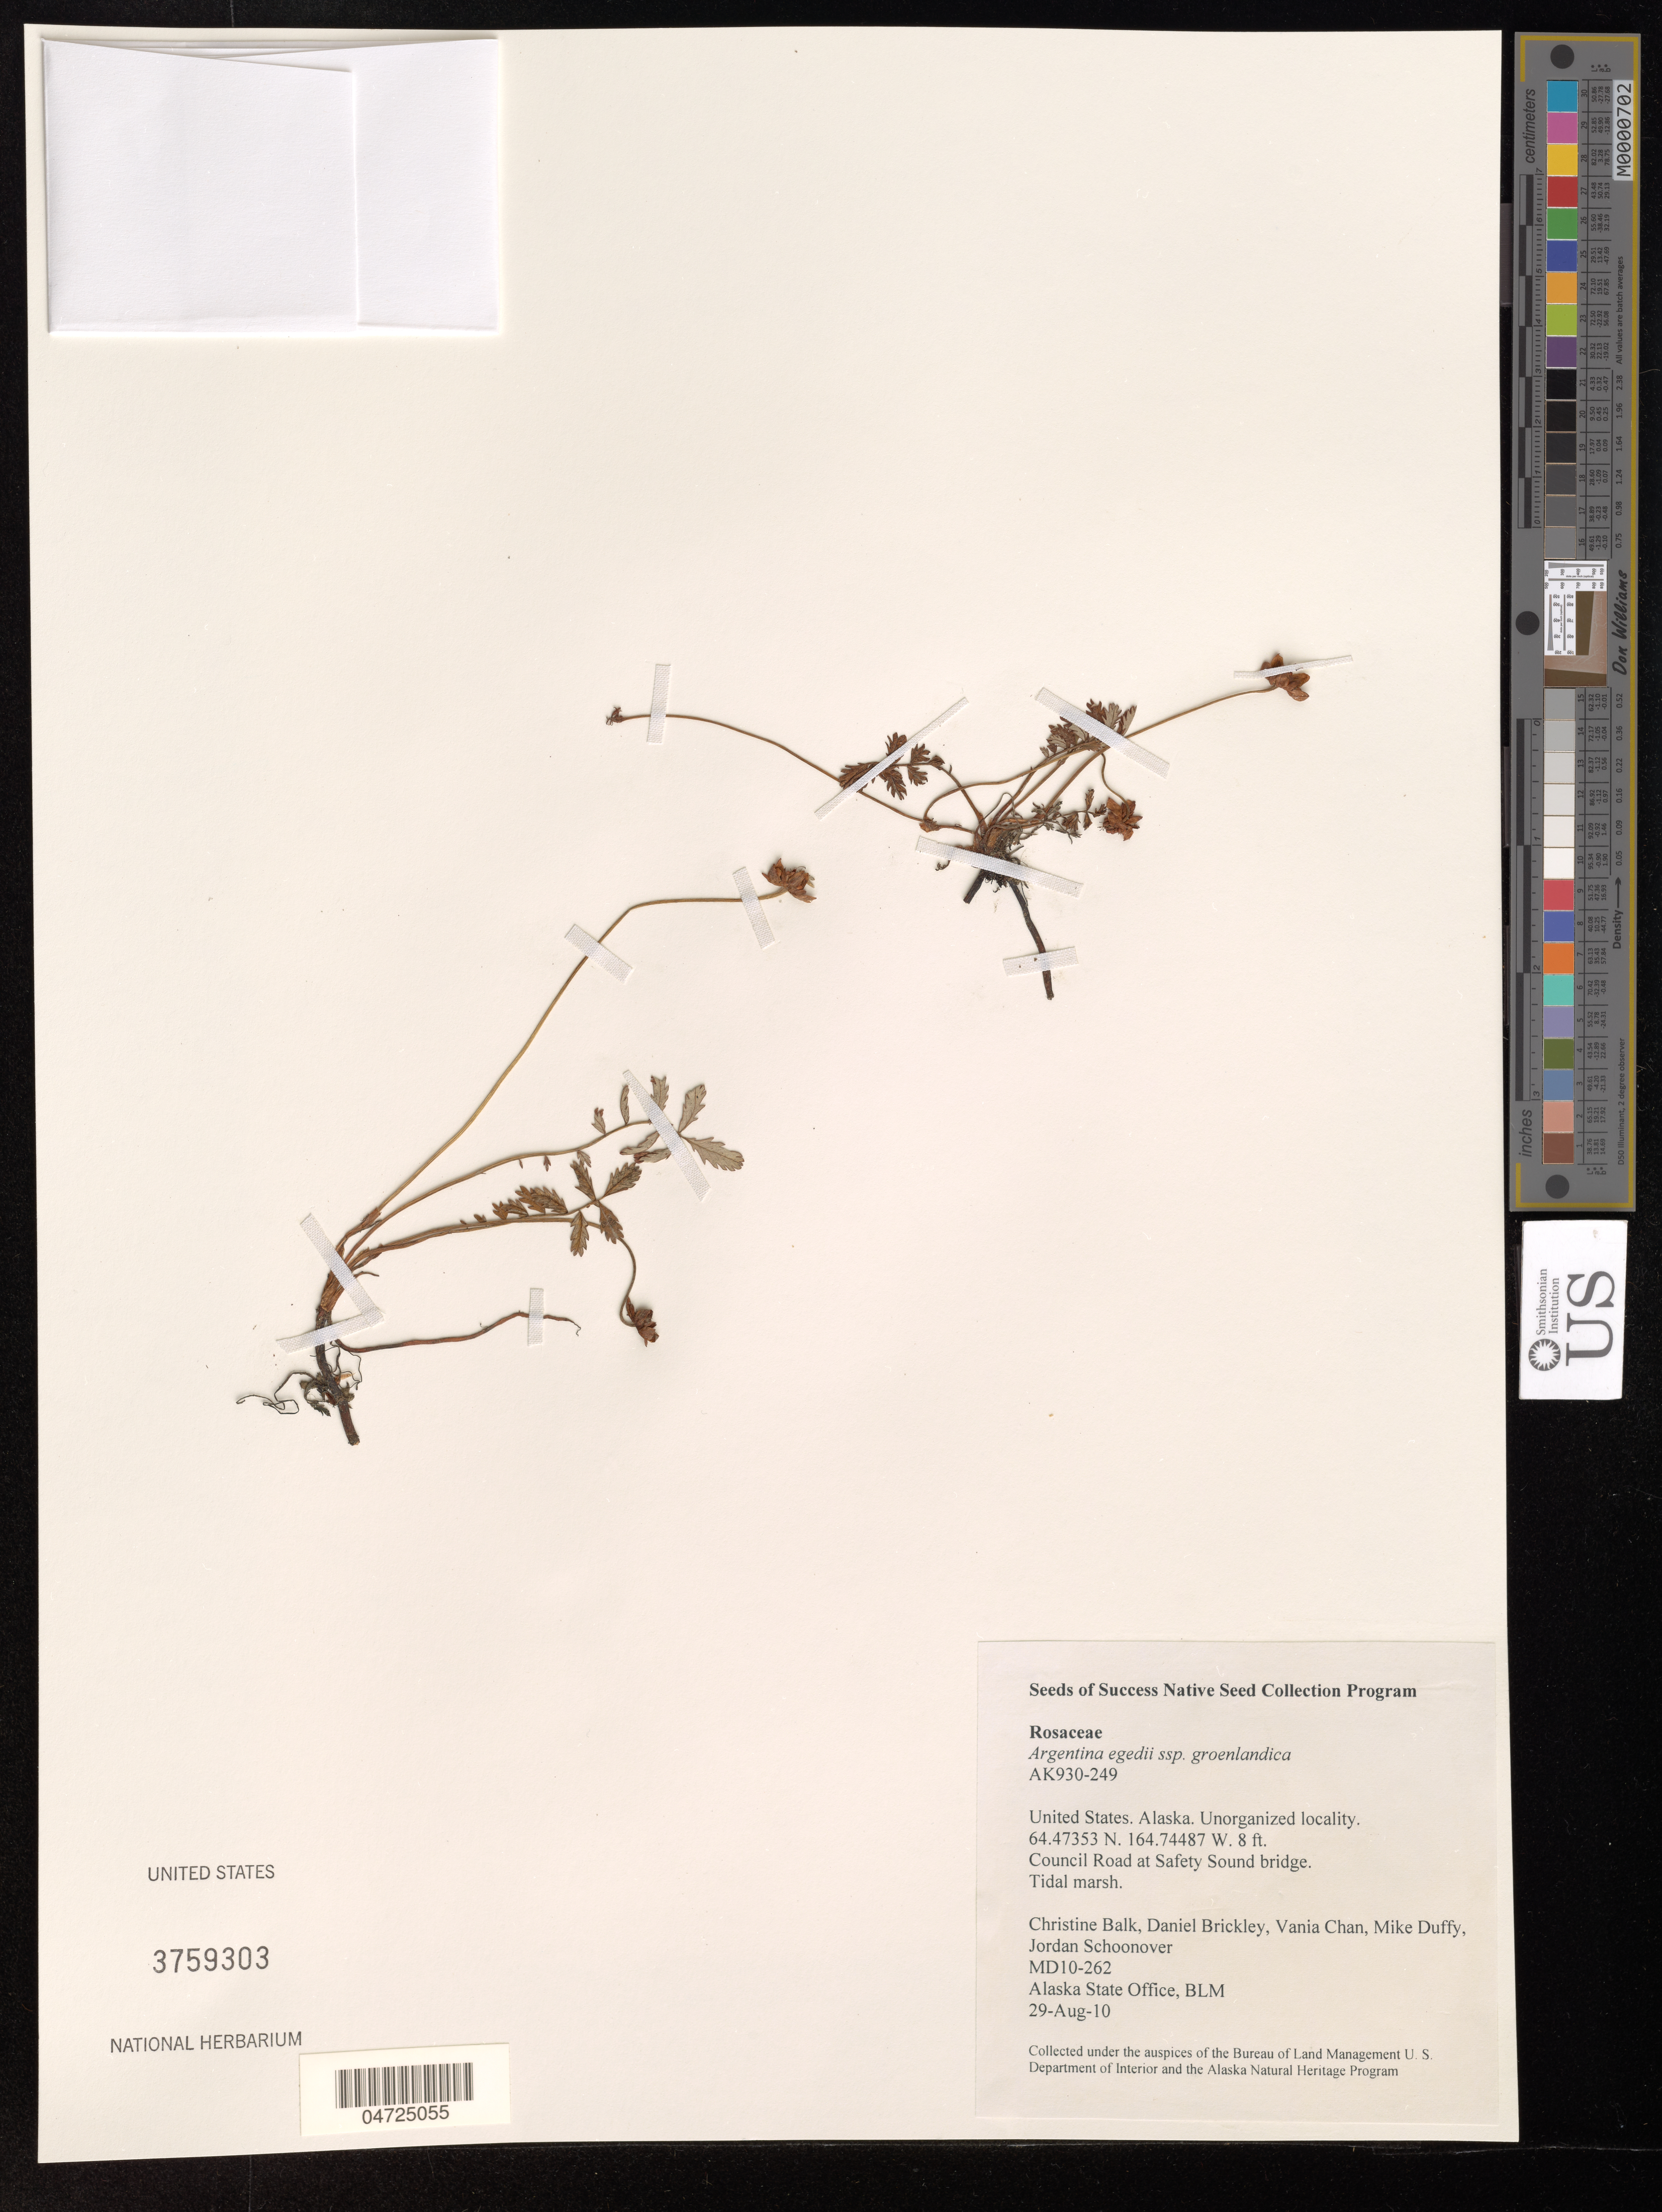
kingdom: Plantae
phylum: Tracheophyta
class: Magnoliopsida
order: Rosales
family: Rosaceae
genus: Argentina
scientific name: Argentina egedii (Wormsk.) Rydb. subsp. groenlandica (Tratt.) Á. Löve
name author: (Wormsk.) Rydb.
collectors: C. Balk, D. Brickley, V. Chan & M. Duffy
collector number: MD10-262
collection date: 2010-08-29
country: United States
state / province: Alaska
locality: Council Road at Safety Sound bridge.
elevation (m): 2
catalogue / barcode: US 3759303